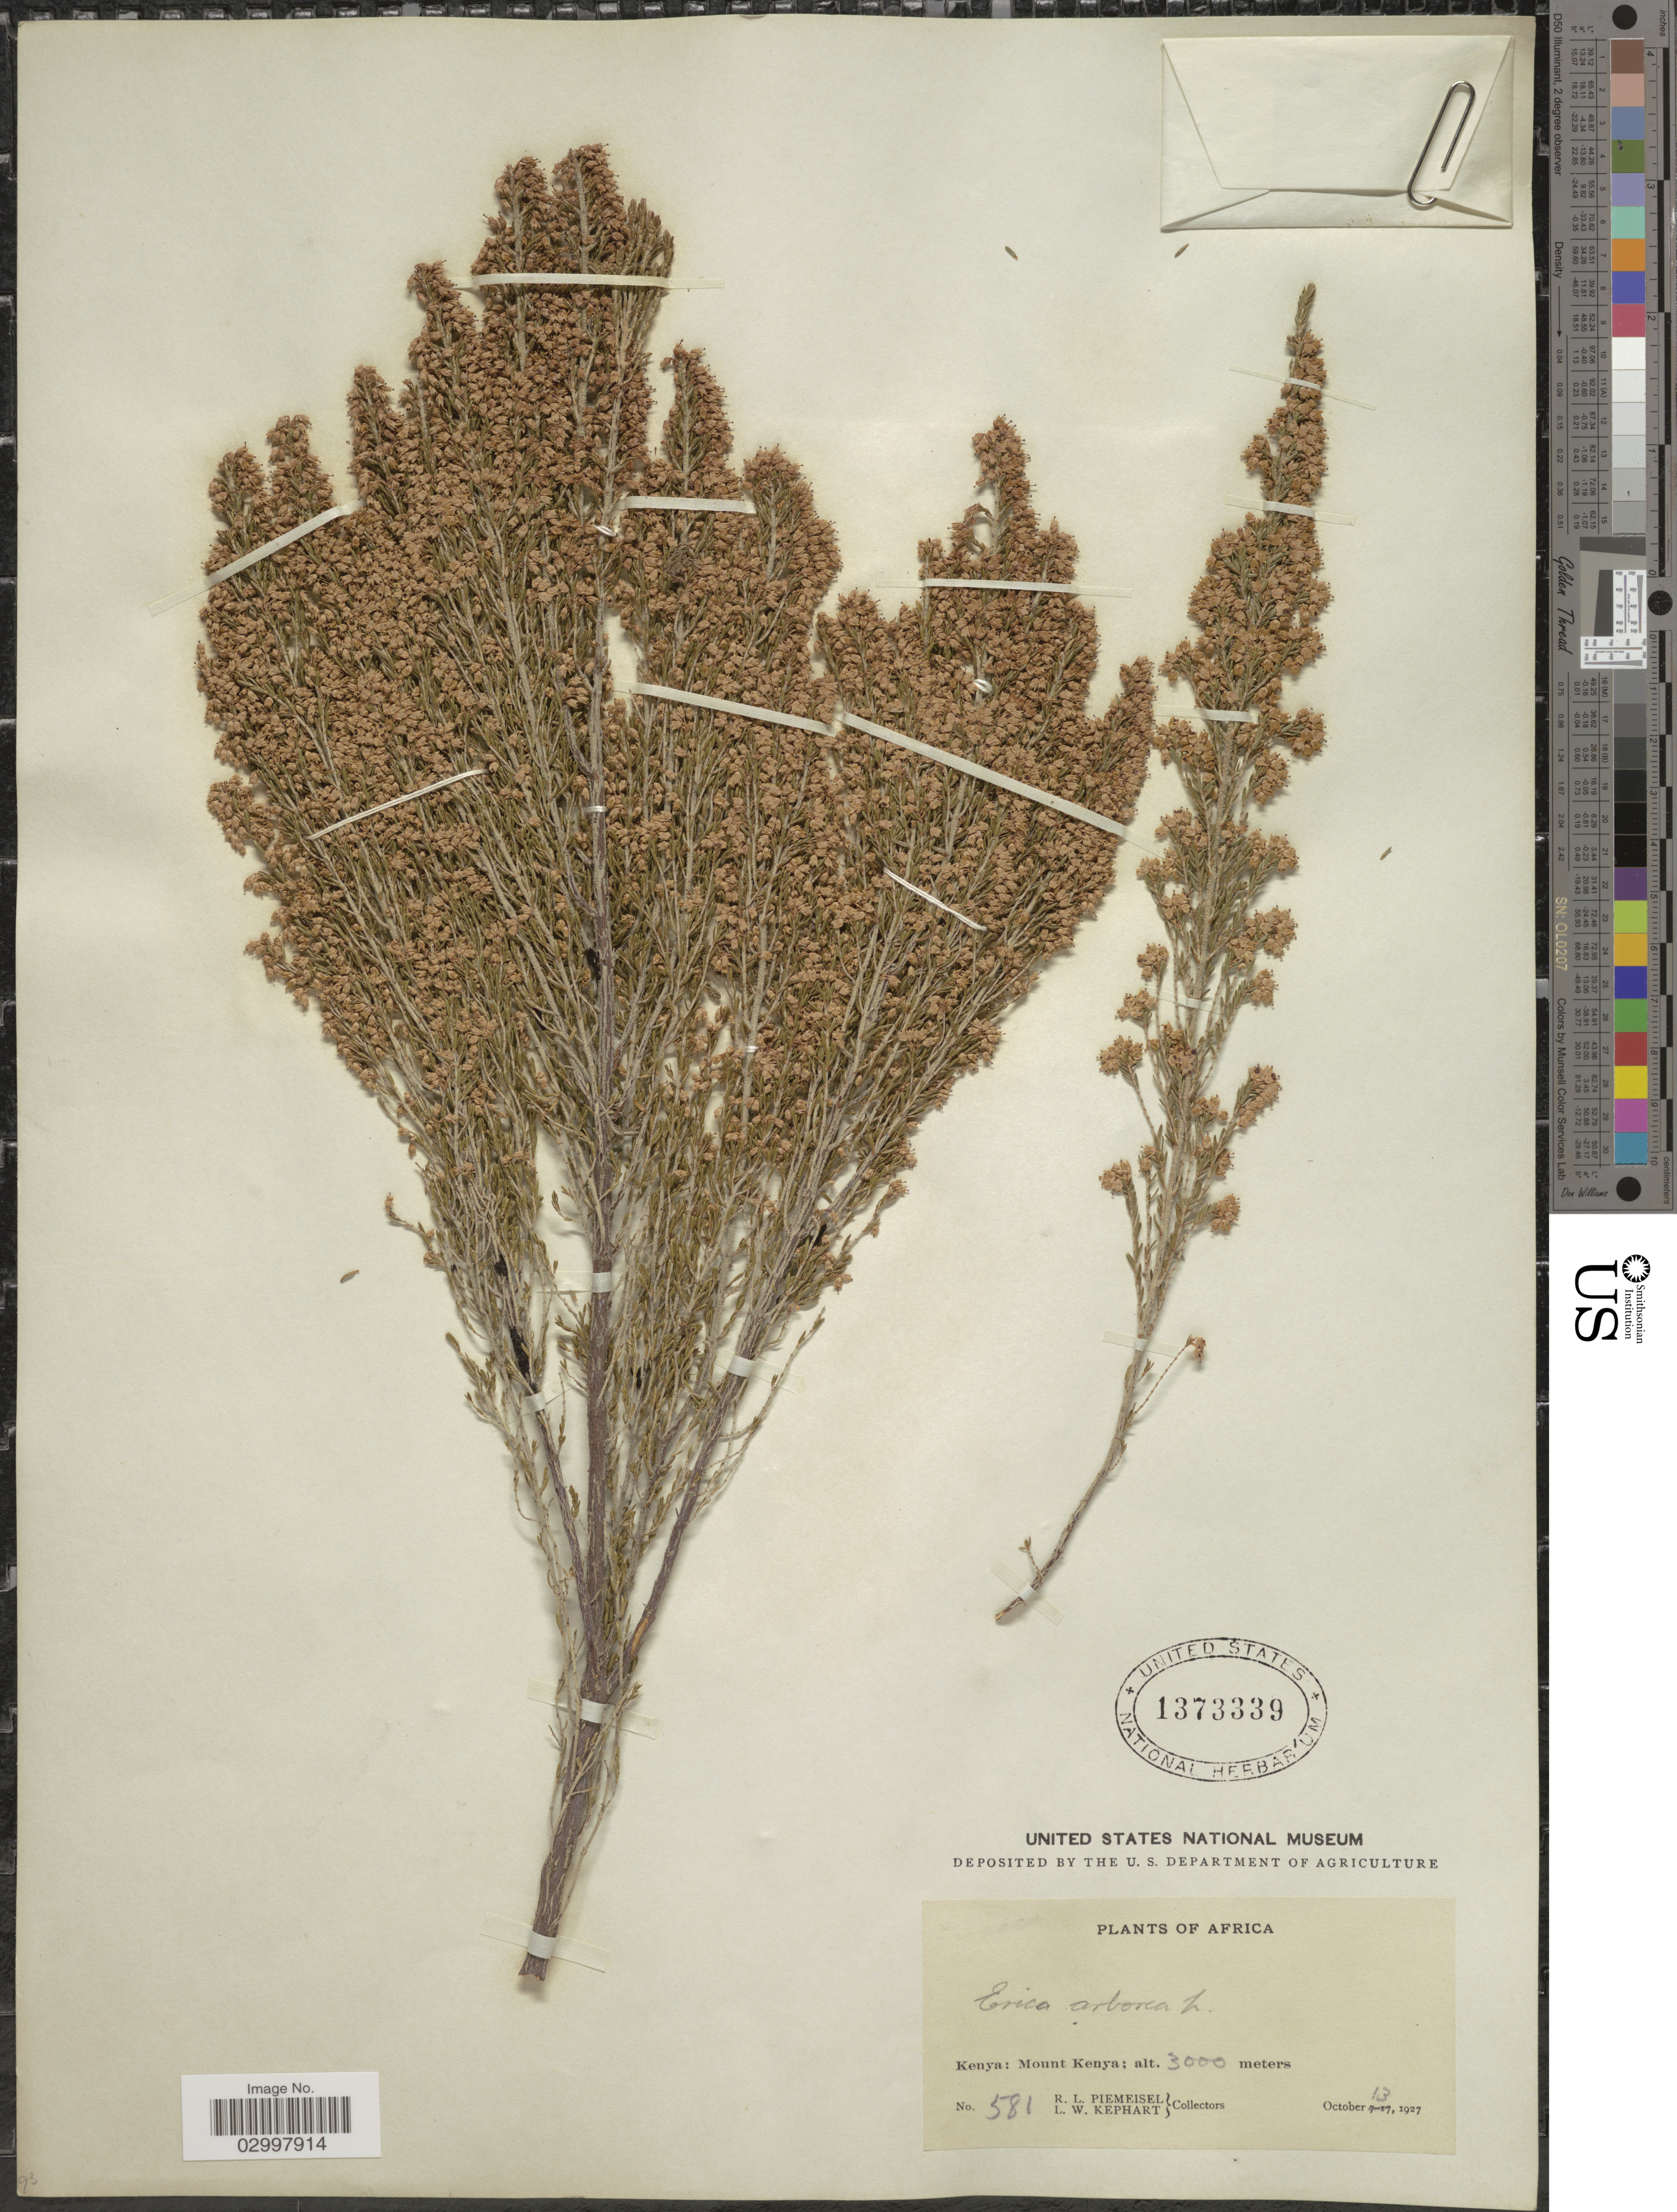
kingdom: Plantae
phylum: Tracheophyta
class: Magnoliopsida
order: Ericales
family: Ericaceae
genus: Erica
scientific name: Erica arborea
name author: L.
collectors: R. L. Piemeisel & L. W. Kephart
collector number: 581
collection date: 1927-10-13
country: Kenya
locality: Mount Kenya.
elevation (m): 3000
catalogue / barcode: US 1373339